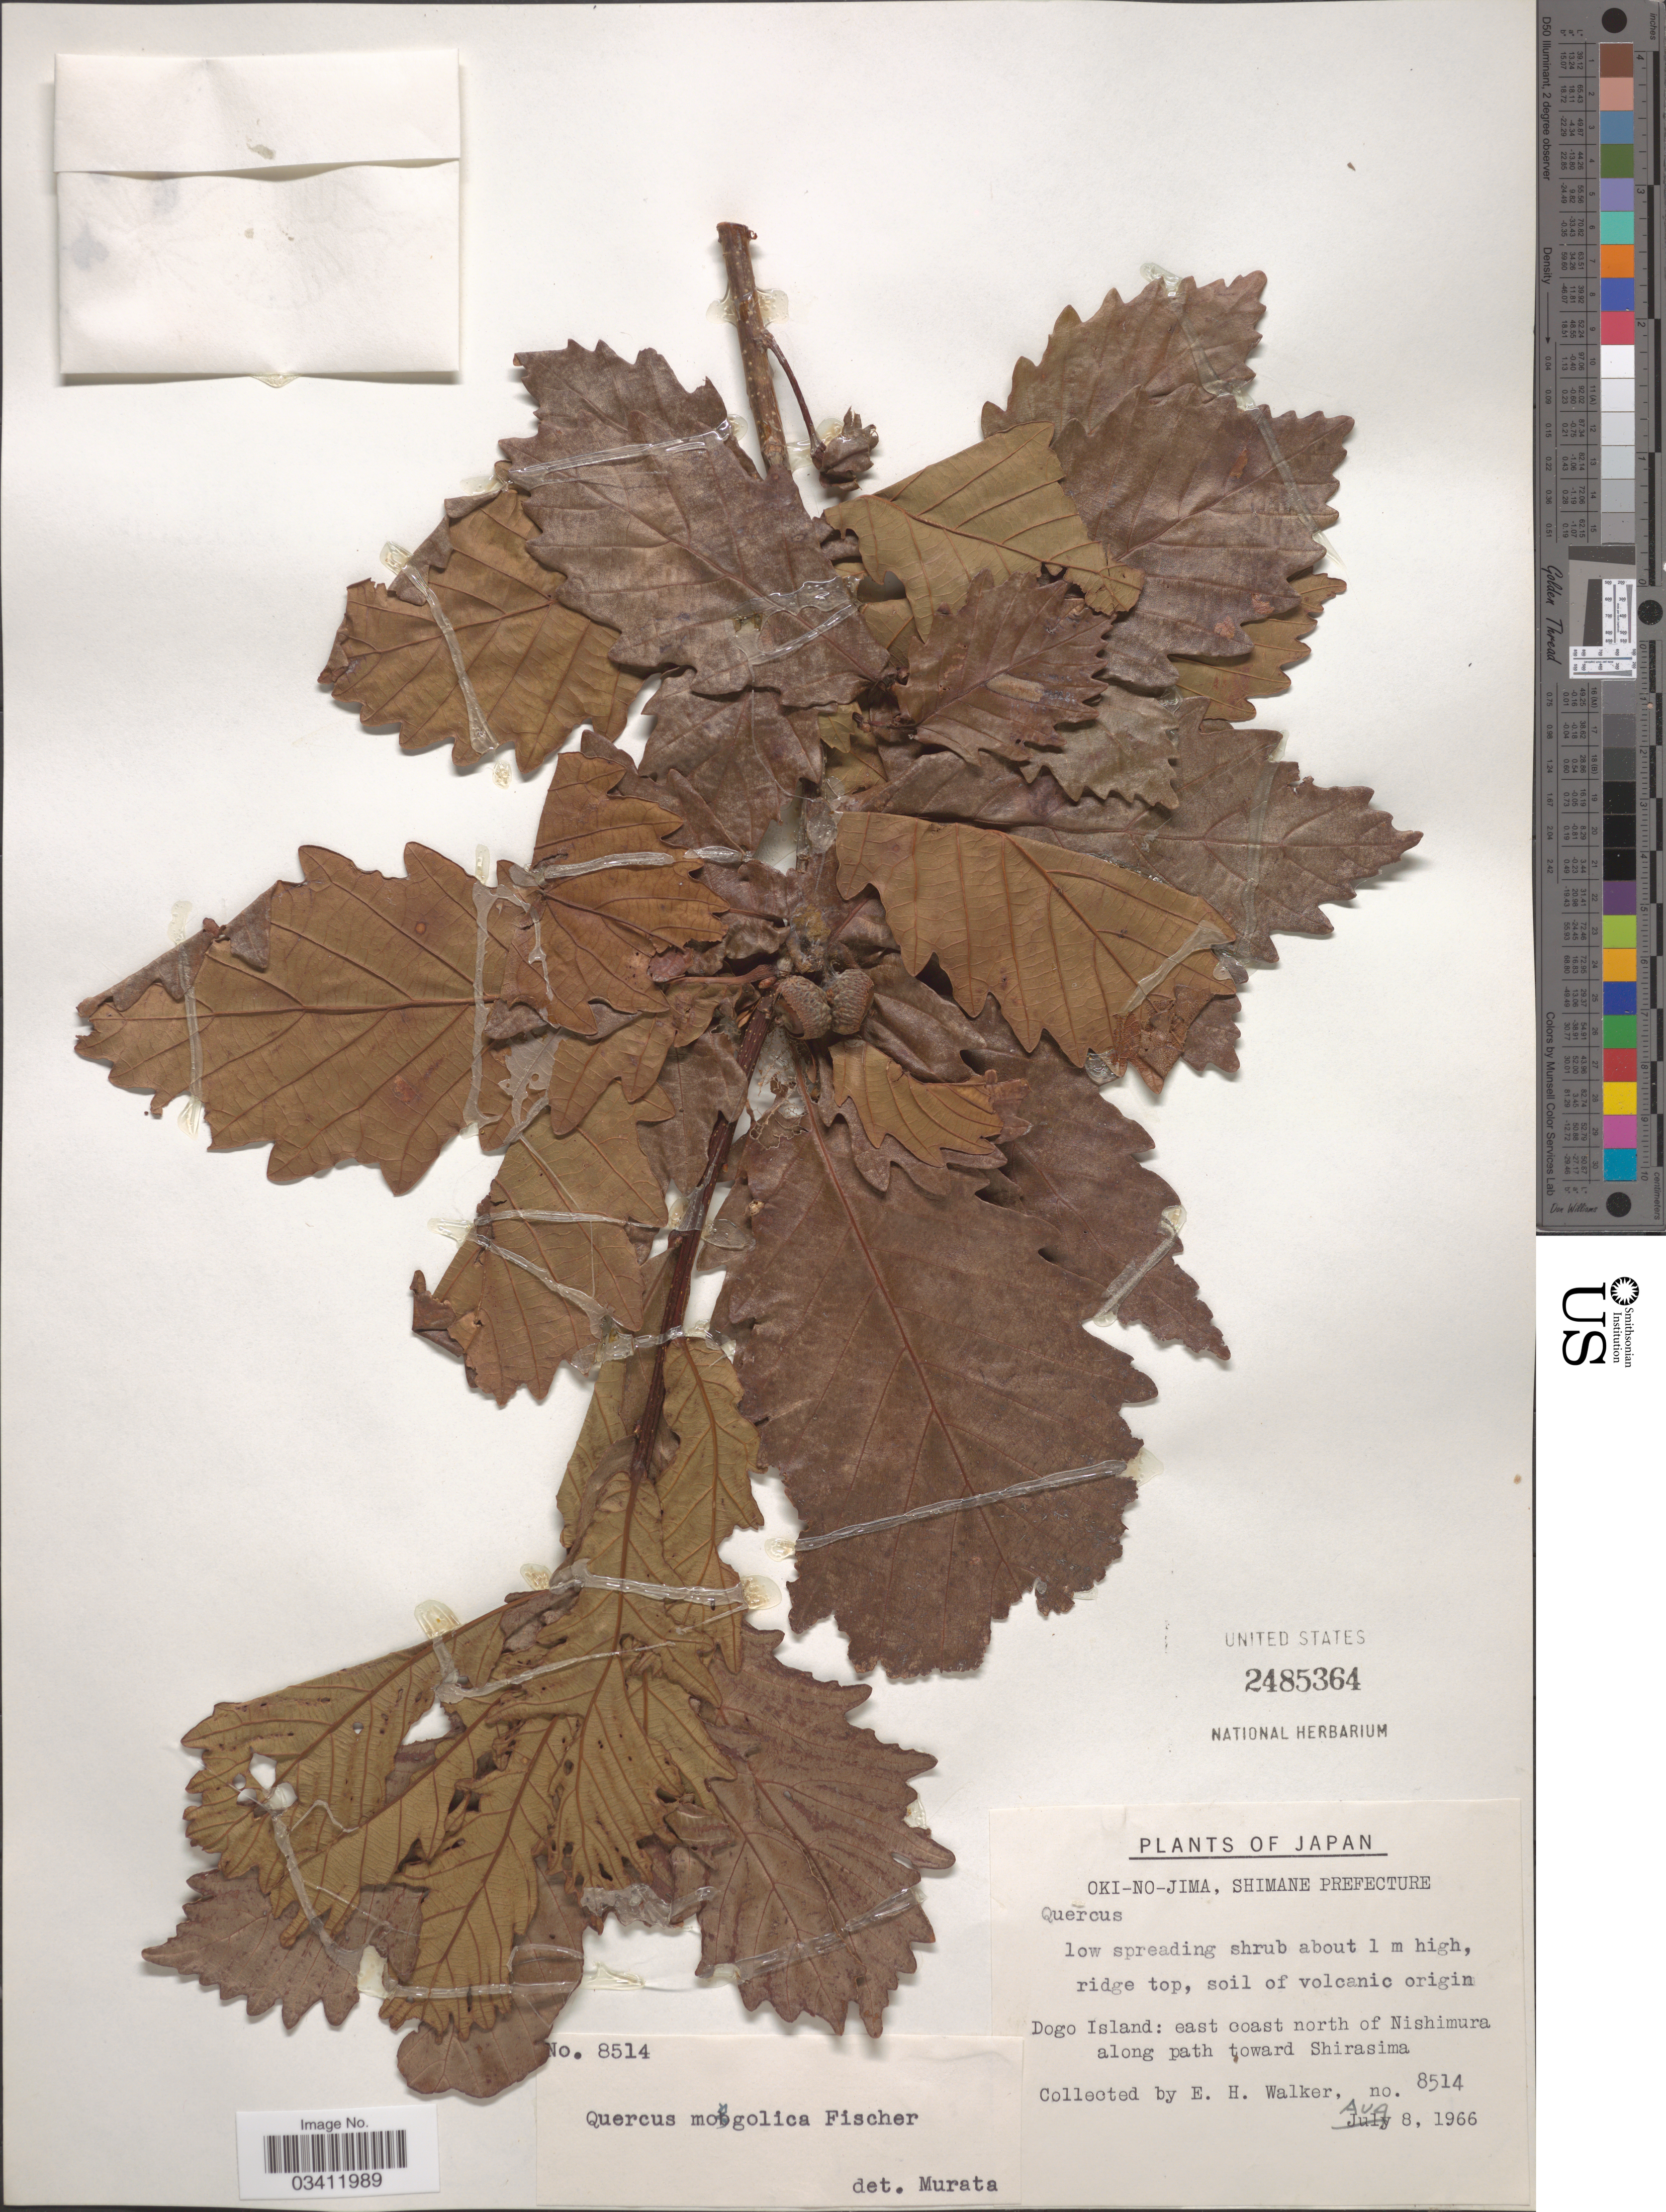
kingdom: Plantae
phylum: Tracheophyta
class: Magnoliopsida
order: Fagales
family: Fagaceae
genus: Quercus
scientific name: Quercus mongolica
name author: Fisch. ex Ledeb.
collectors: E. H. Walker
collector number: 8514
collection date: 1966-08-08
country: Japan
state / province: Simane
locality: Oki-No-Jima, Shimane Prefecture. Dogo Island: east coast north of Nishimura along path toward Shirasima.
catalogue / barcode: US 2485364